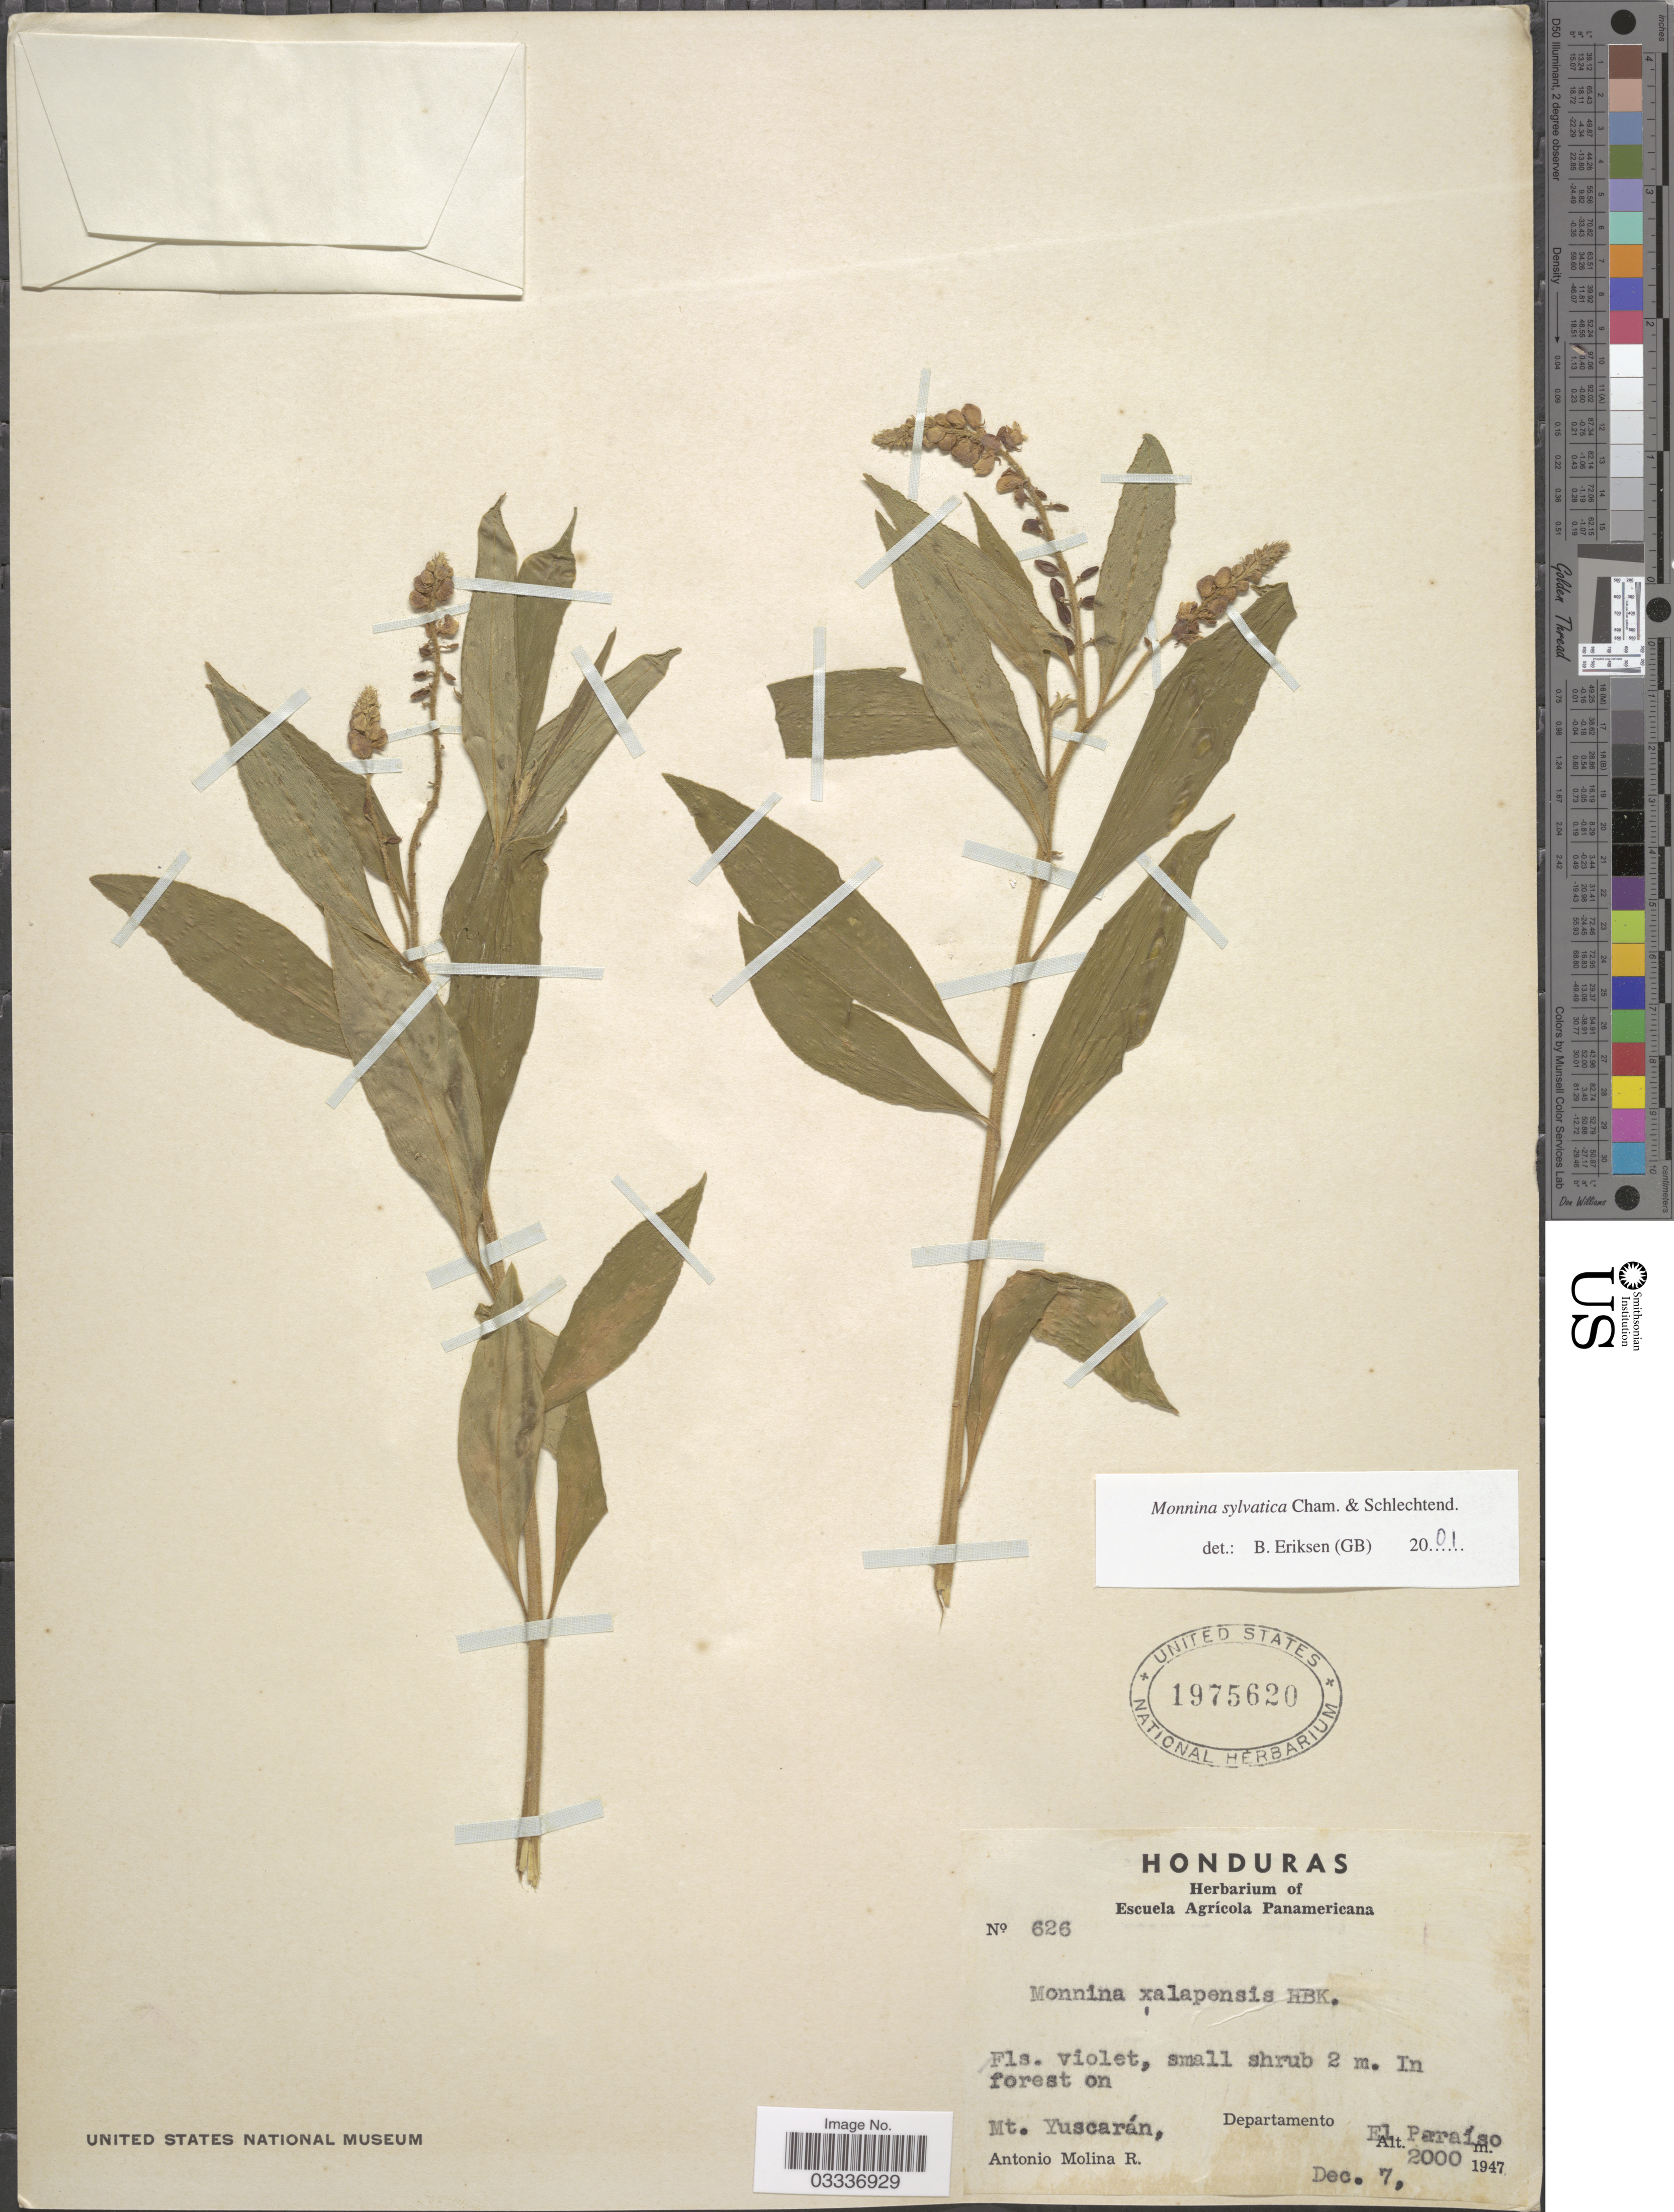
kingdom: Plantae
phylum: Tracheophyta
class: Magnoliopsida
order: Fabales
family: Polygalaceae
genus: Monnina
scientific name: Monnina sylvatica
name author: Schltdl. & Cham.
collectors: A. Molina R.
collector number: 626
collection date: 1947-12-07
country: Honduras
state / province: El Paraíso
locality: Mt. Yuscarán, Departamento El Paraíso.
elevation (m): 2000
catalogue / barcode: US 1975620